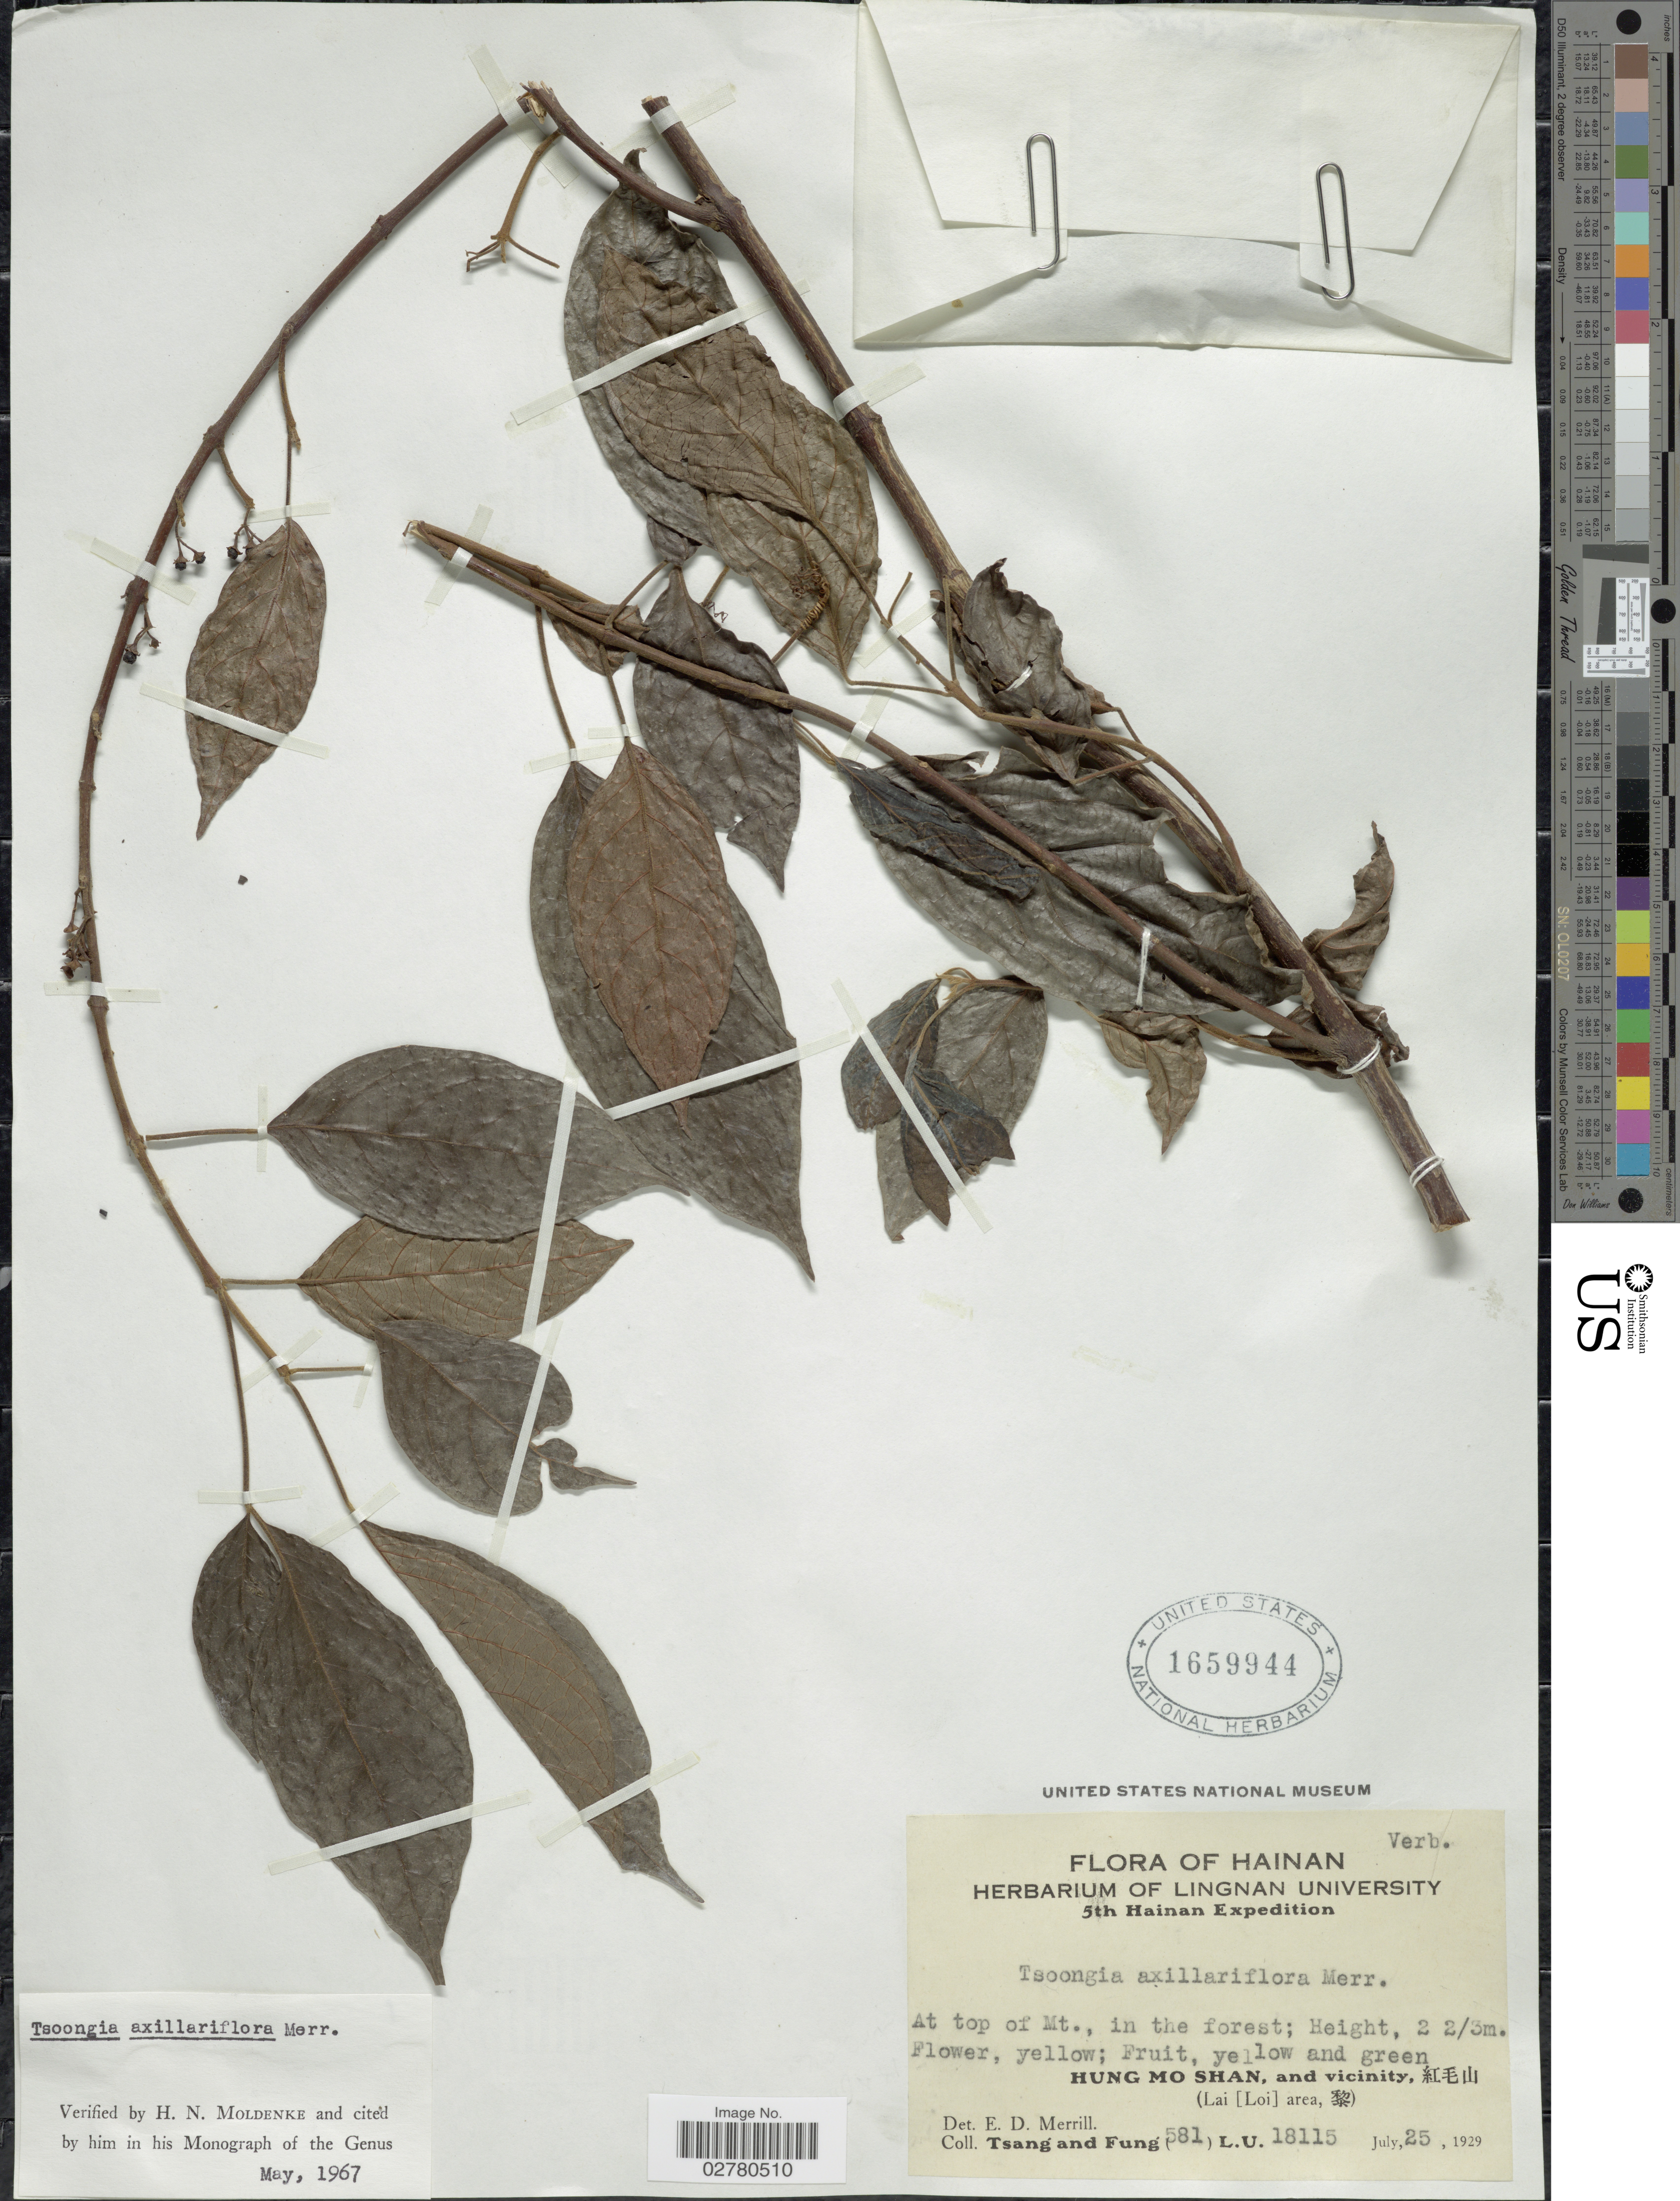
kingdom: Plantae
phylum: Tracheophyta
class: Magnoliopsida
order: Lamiales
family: Lamiaceae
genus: Tsoongia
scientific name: Tsoongia axillariflora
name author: Merr.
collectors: -- Tsang & Fung, --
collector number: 581L.U.18115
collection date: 1929-07-25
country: China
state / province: Hainan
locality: At top of Mt., in the forest, Hung Mo Shan, and vicinity, X, (Lai [Loi] area, X).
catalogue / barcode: US 1659944